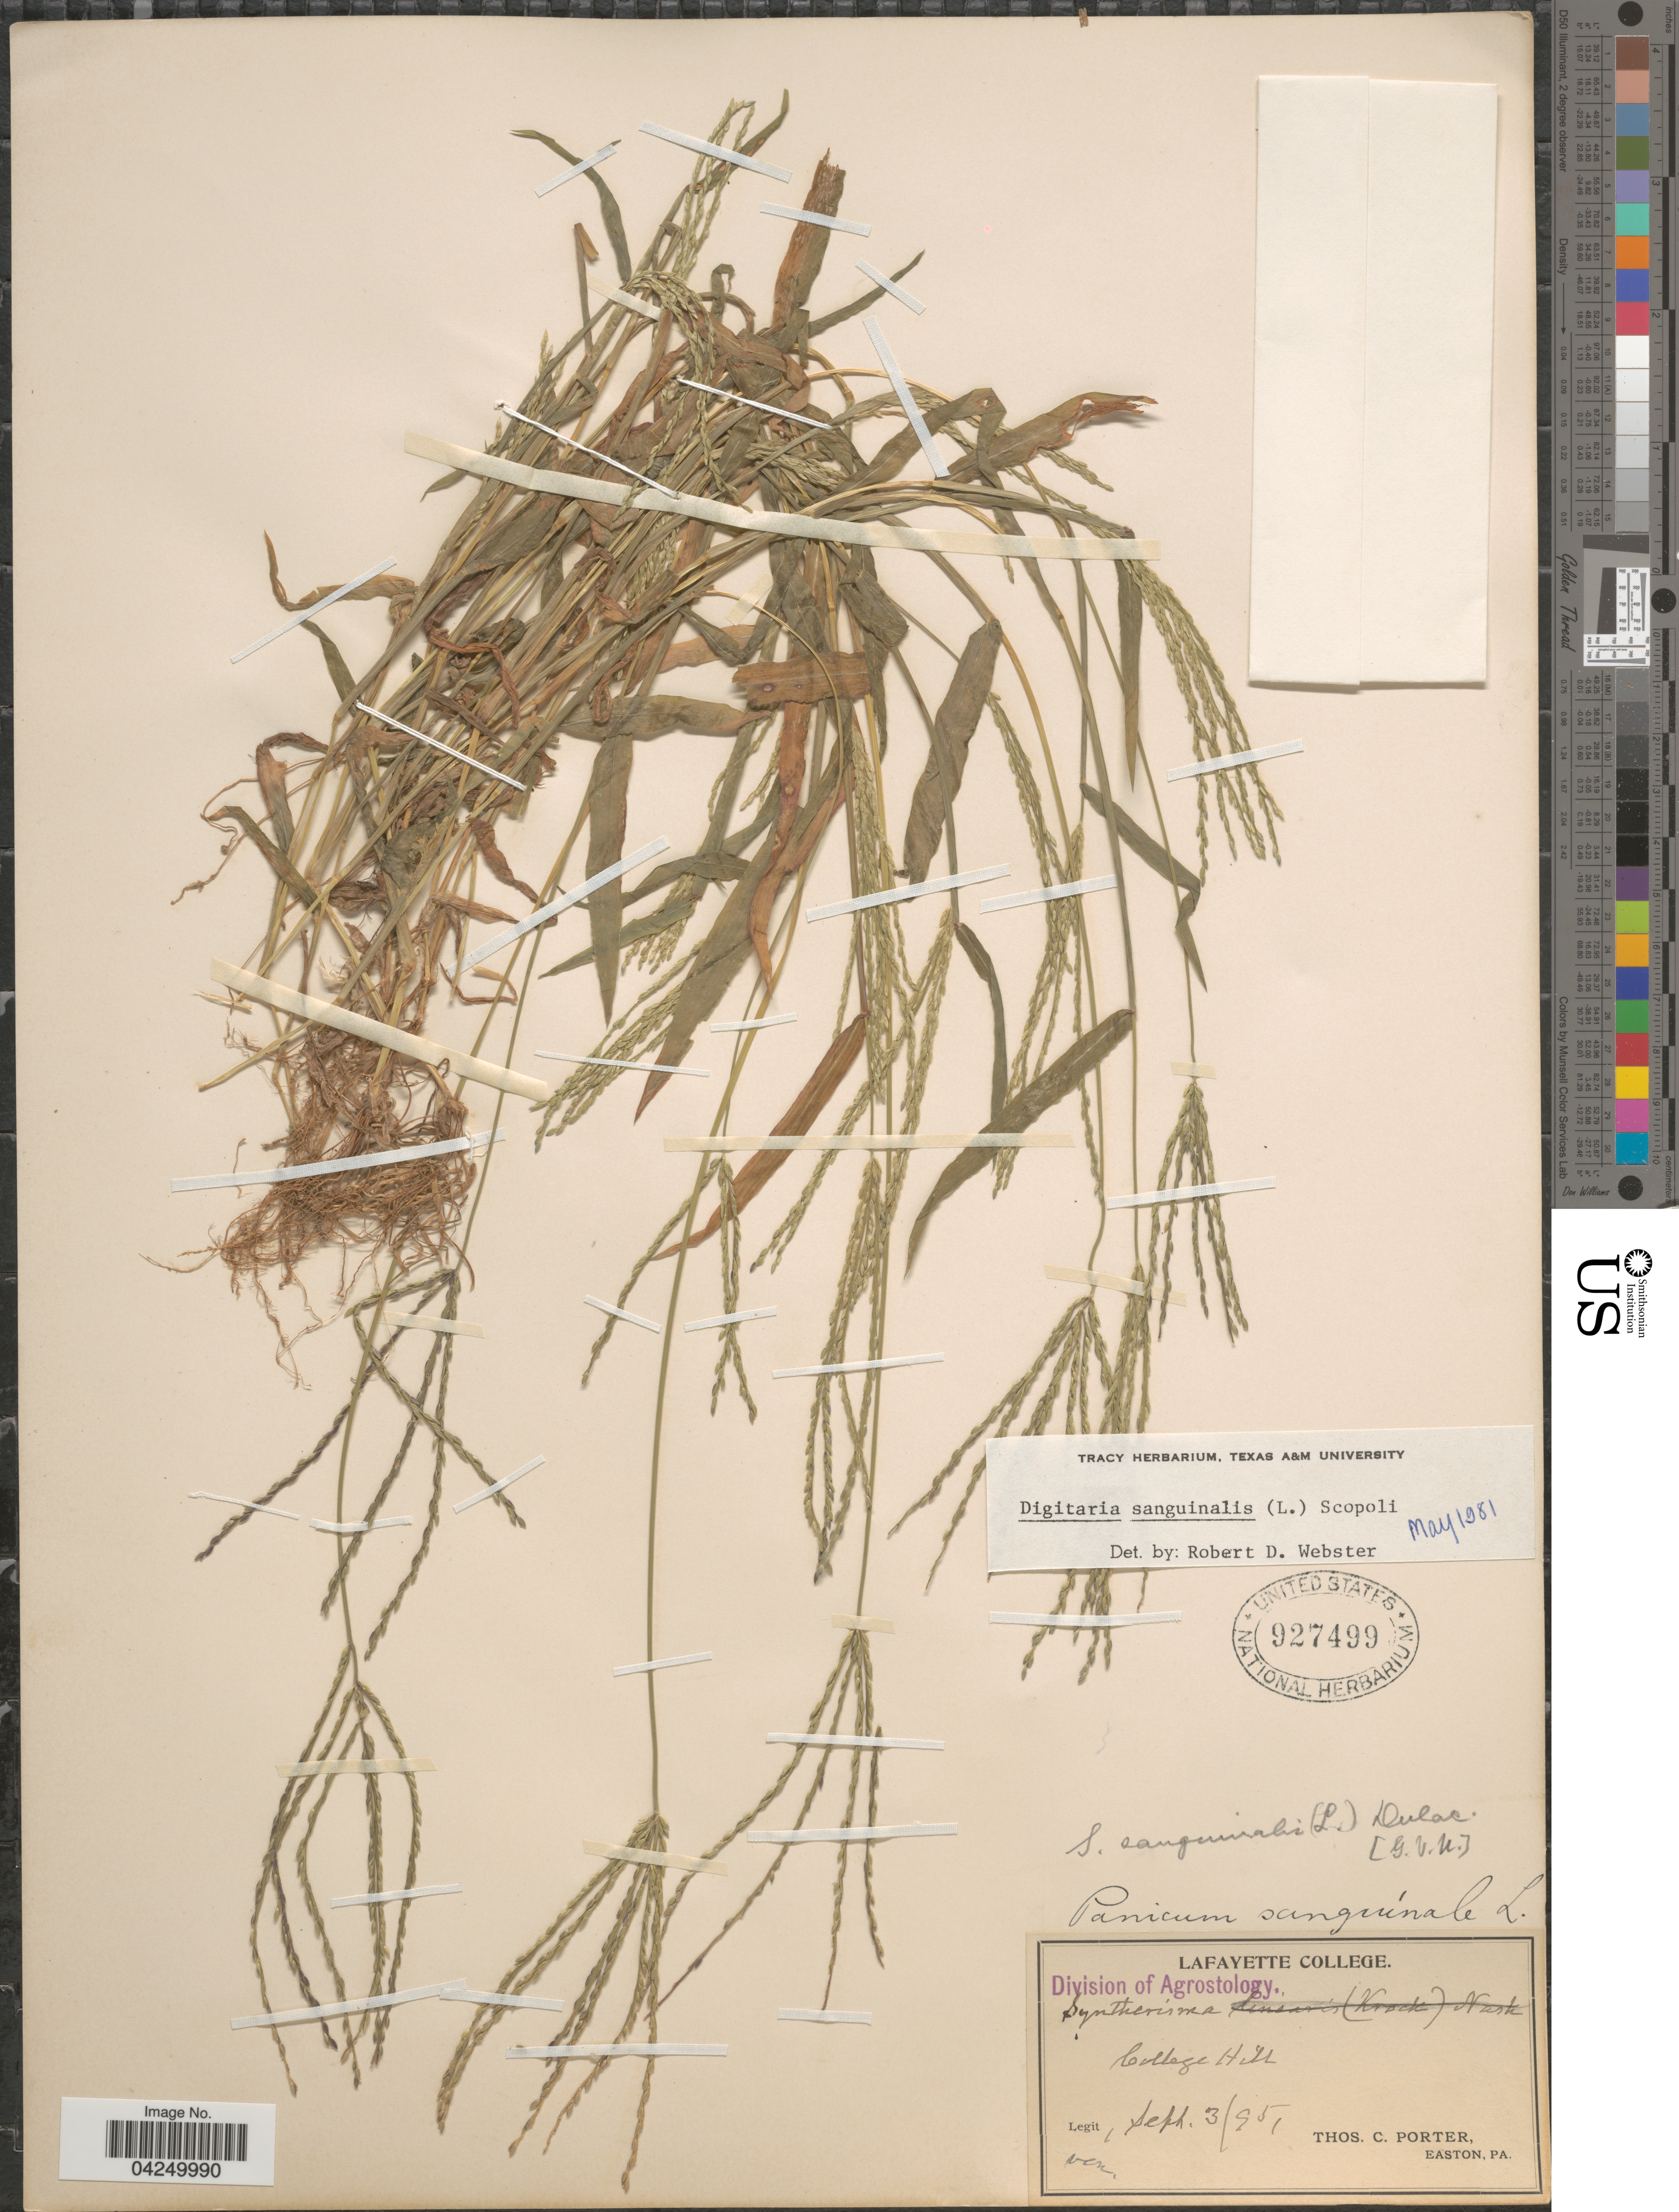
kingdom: Plantae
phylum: Tracheophyta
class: Liliopsida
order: Poales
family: Poaceae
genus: Digitaria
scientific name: Digitaria sanguinalis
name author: (L.) Scop.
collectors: T. Porter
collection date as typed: Transcribed d/m/y: 3/9/95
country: United States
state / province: Pennsylvania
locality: College Hill.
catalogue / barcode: US 927499